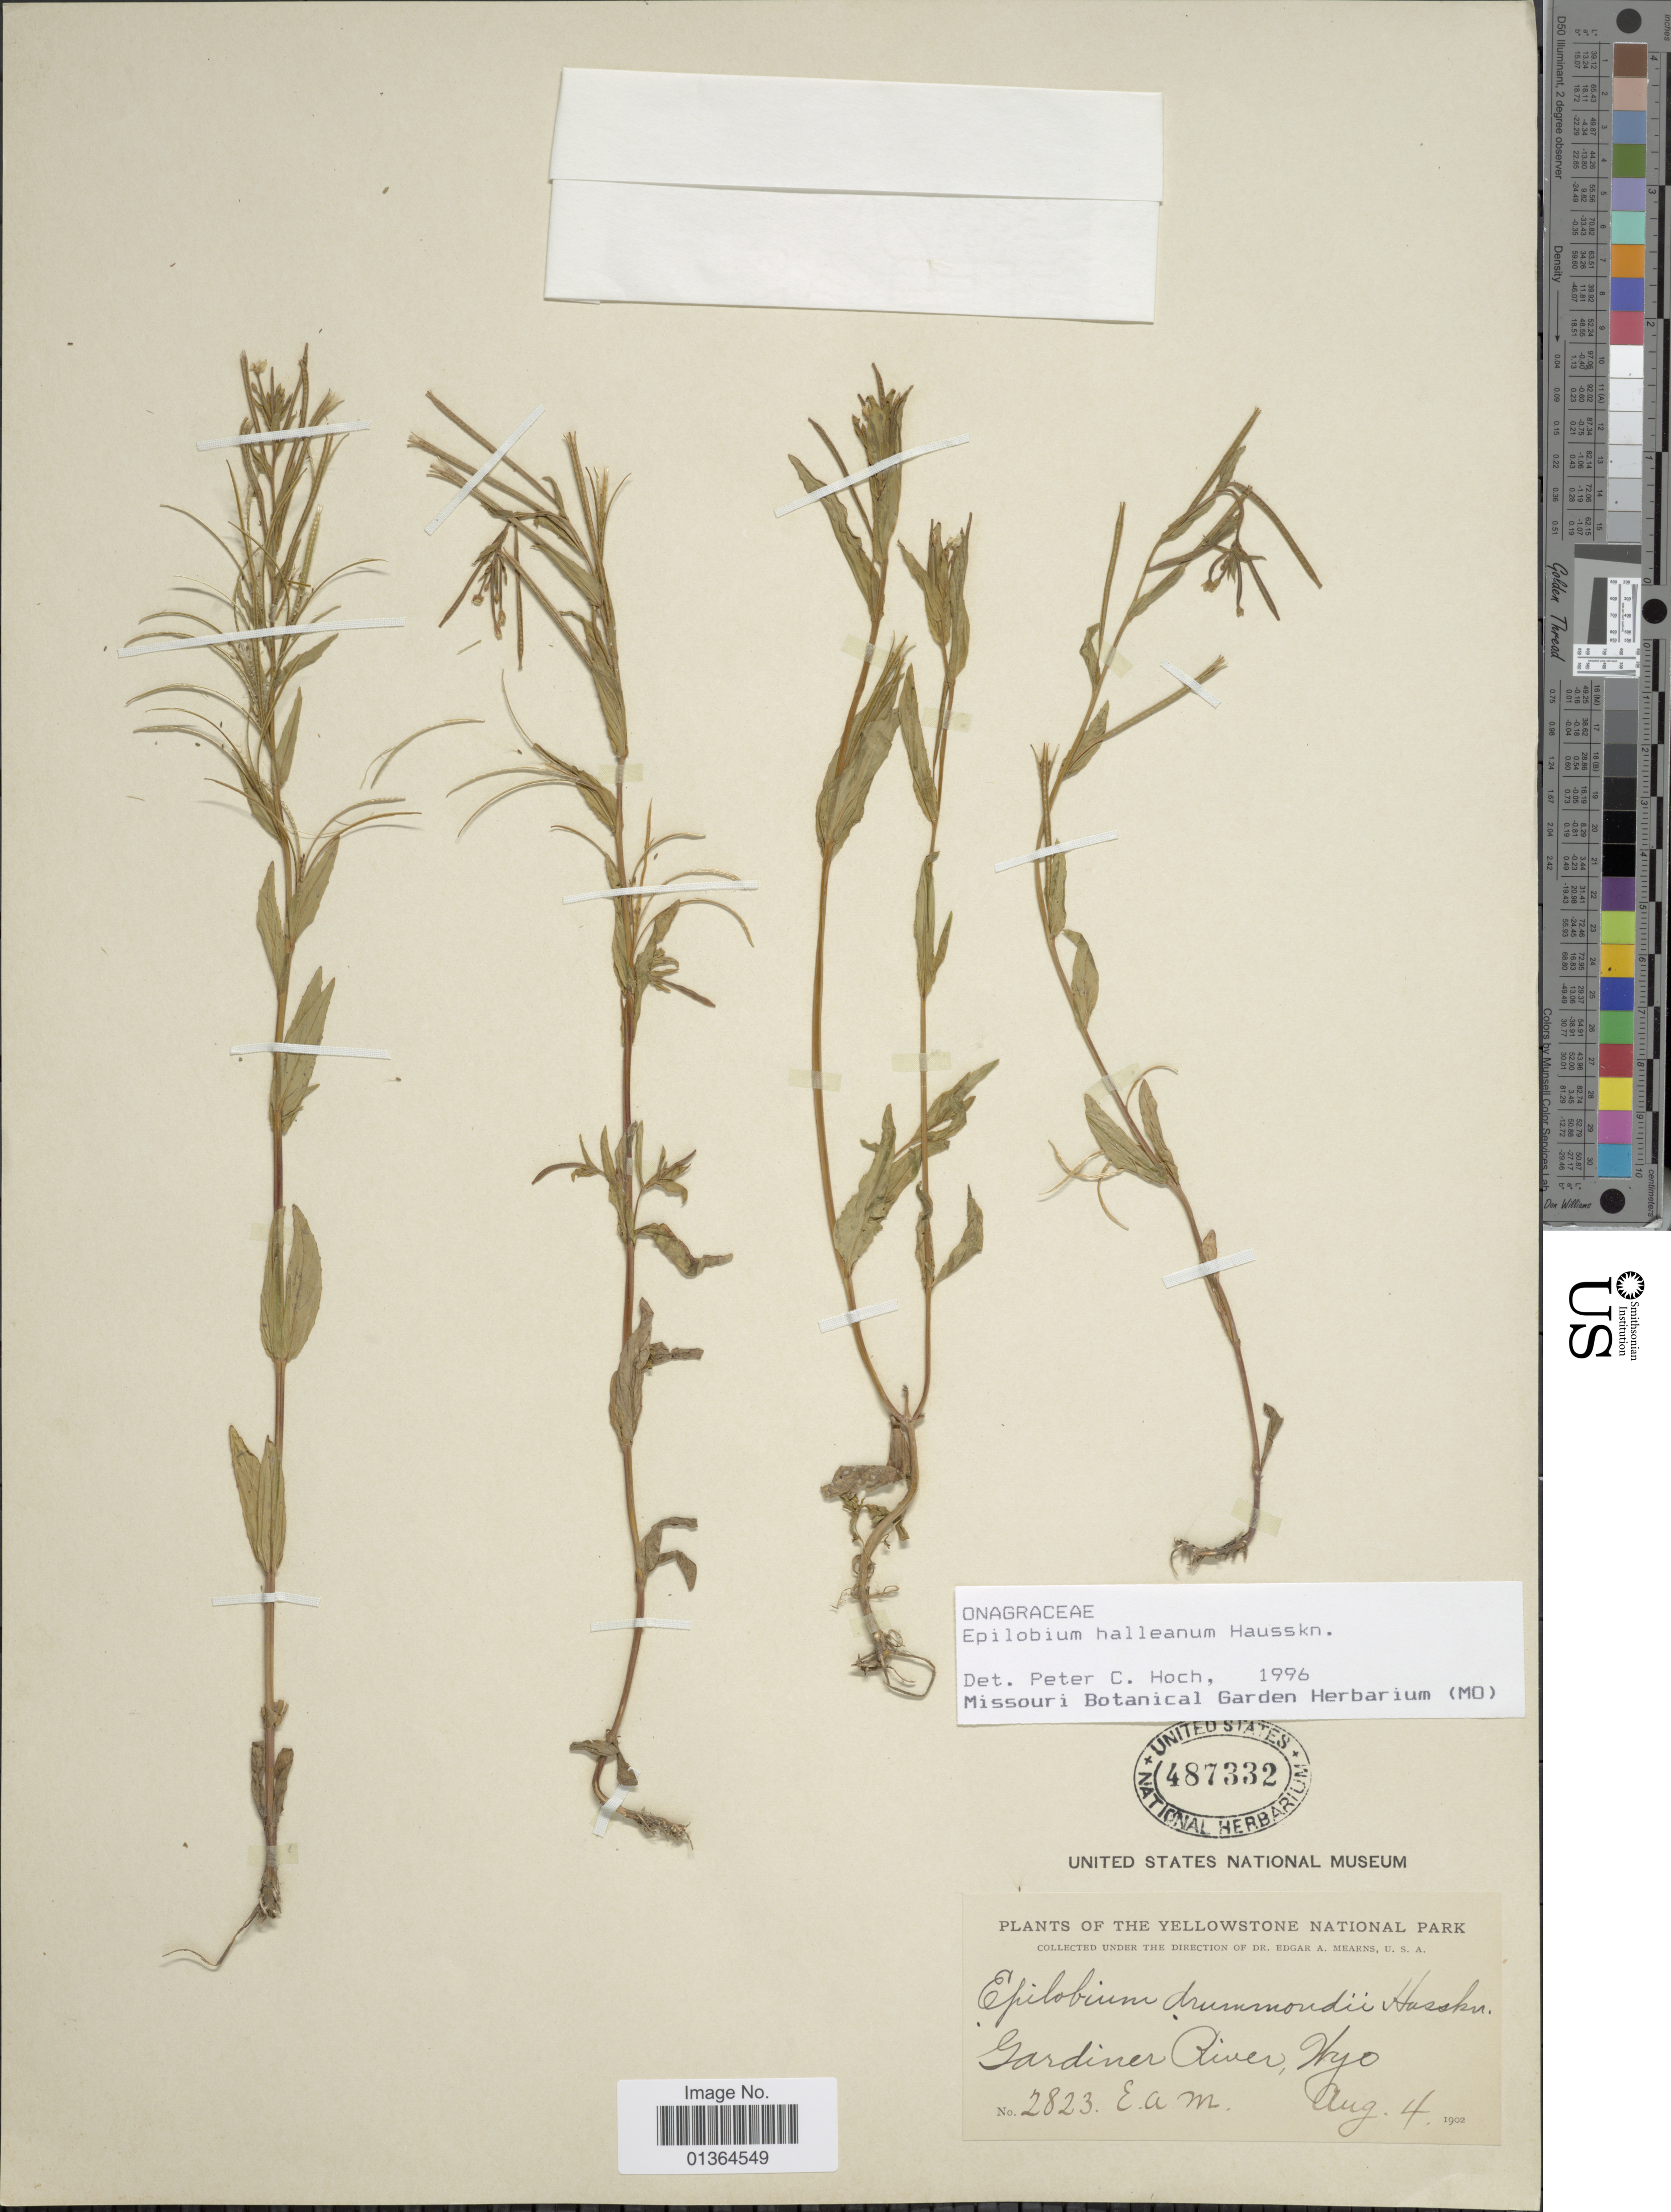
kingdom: Plantae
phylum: Tracheophyta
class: Magnoliopsida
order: Myrtales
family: Onagraceae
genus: Epilobium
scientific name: Epilobium hallianum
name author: Hausskn.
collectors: E. A. Mearns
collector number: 2823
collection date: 1902-08-04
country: United States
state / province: Wyoming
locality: Yellowstone National Park. Gardiner River.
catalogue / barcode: US 487332